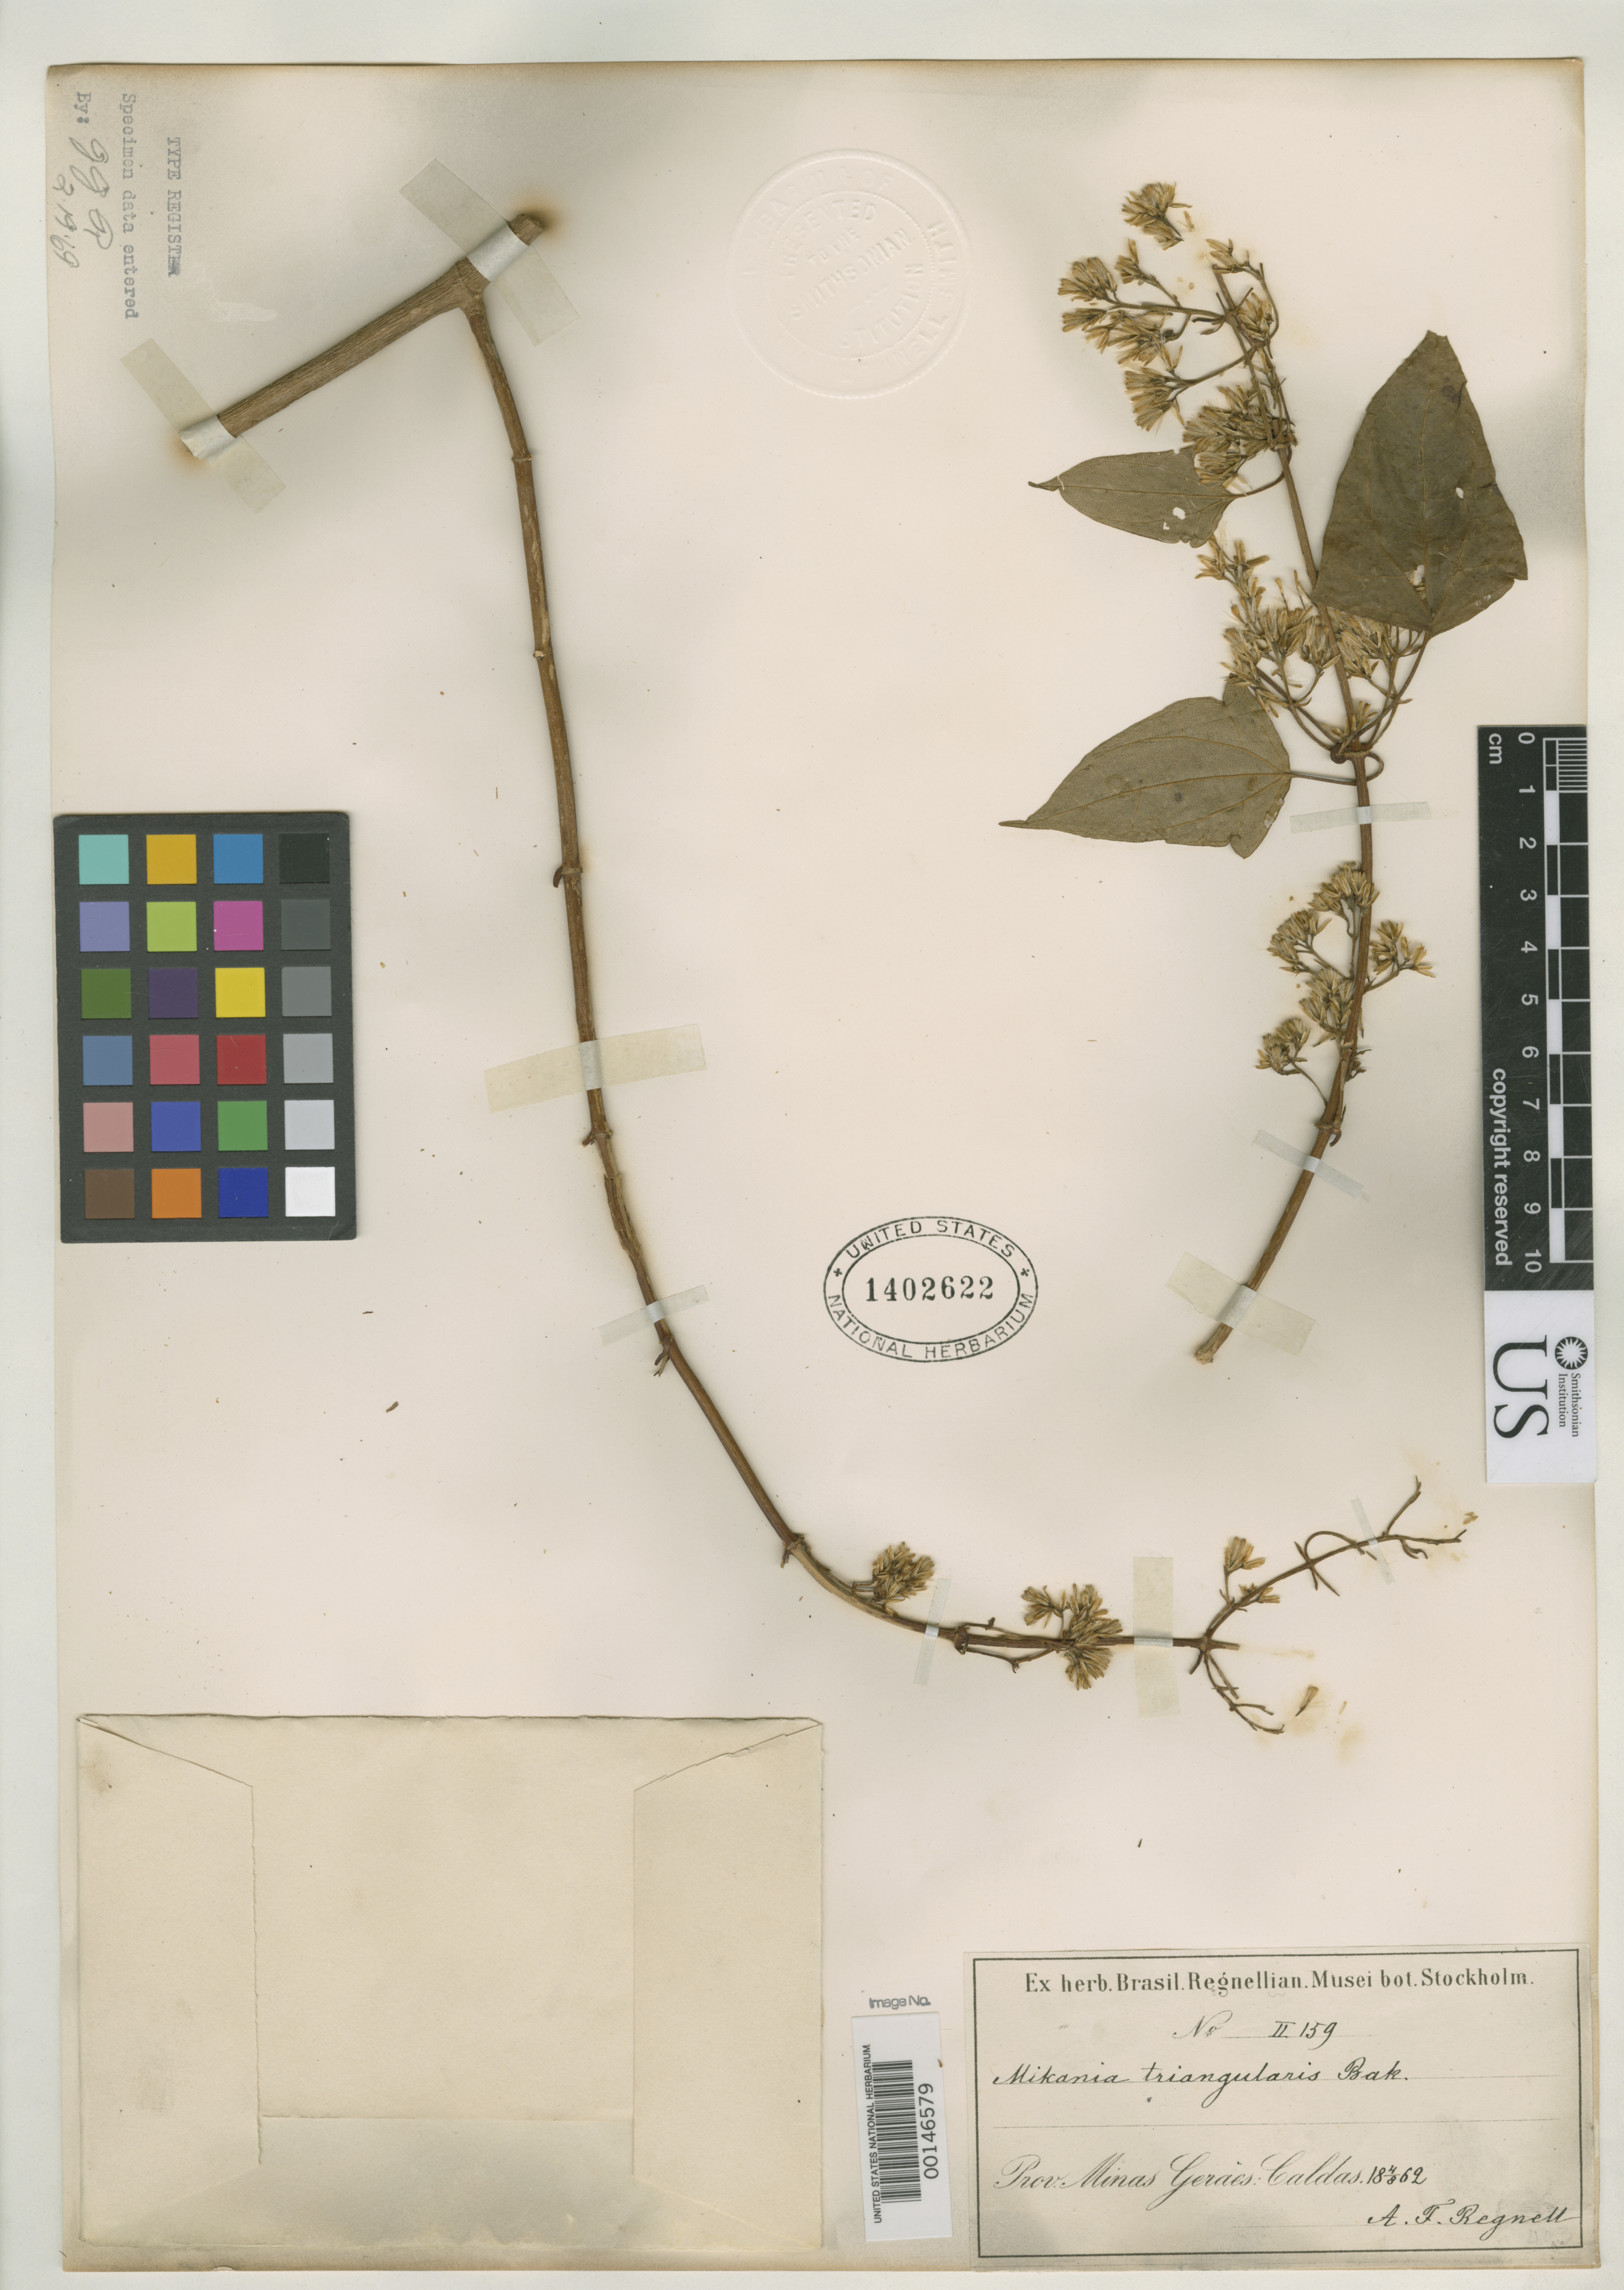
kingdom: Plantae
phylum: Tracheophyta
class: Magnoliopsida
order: Asterales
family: Asteraceae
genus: Mikania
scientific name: Mikania triangularis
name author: Baker in Mart.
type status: Isosyntype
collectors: A. F. Regnell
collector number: II 159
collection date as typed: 1862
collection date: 1862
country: Brazil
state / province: Minas Gerais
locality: Caldas.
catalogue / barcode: US 1402622